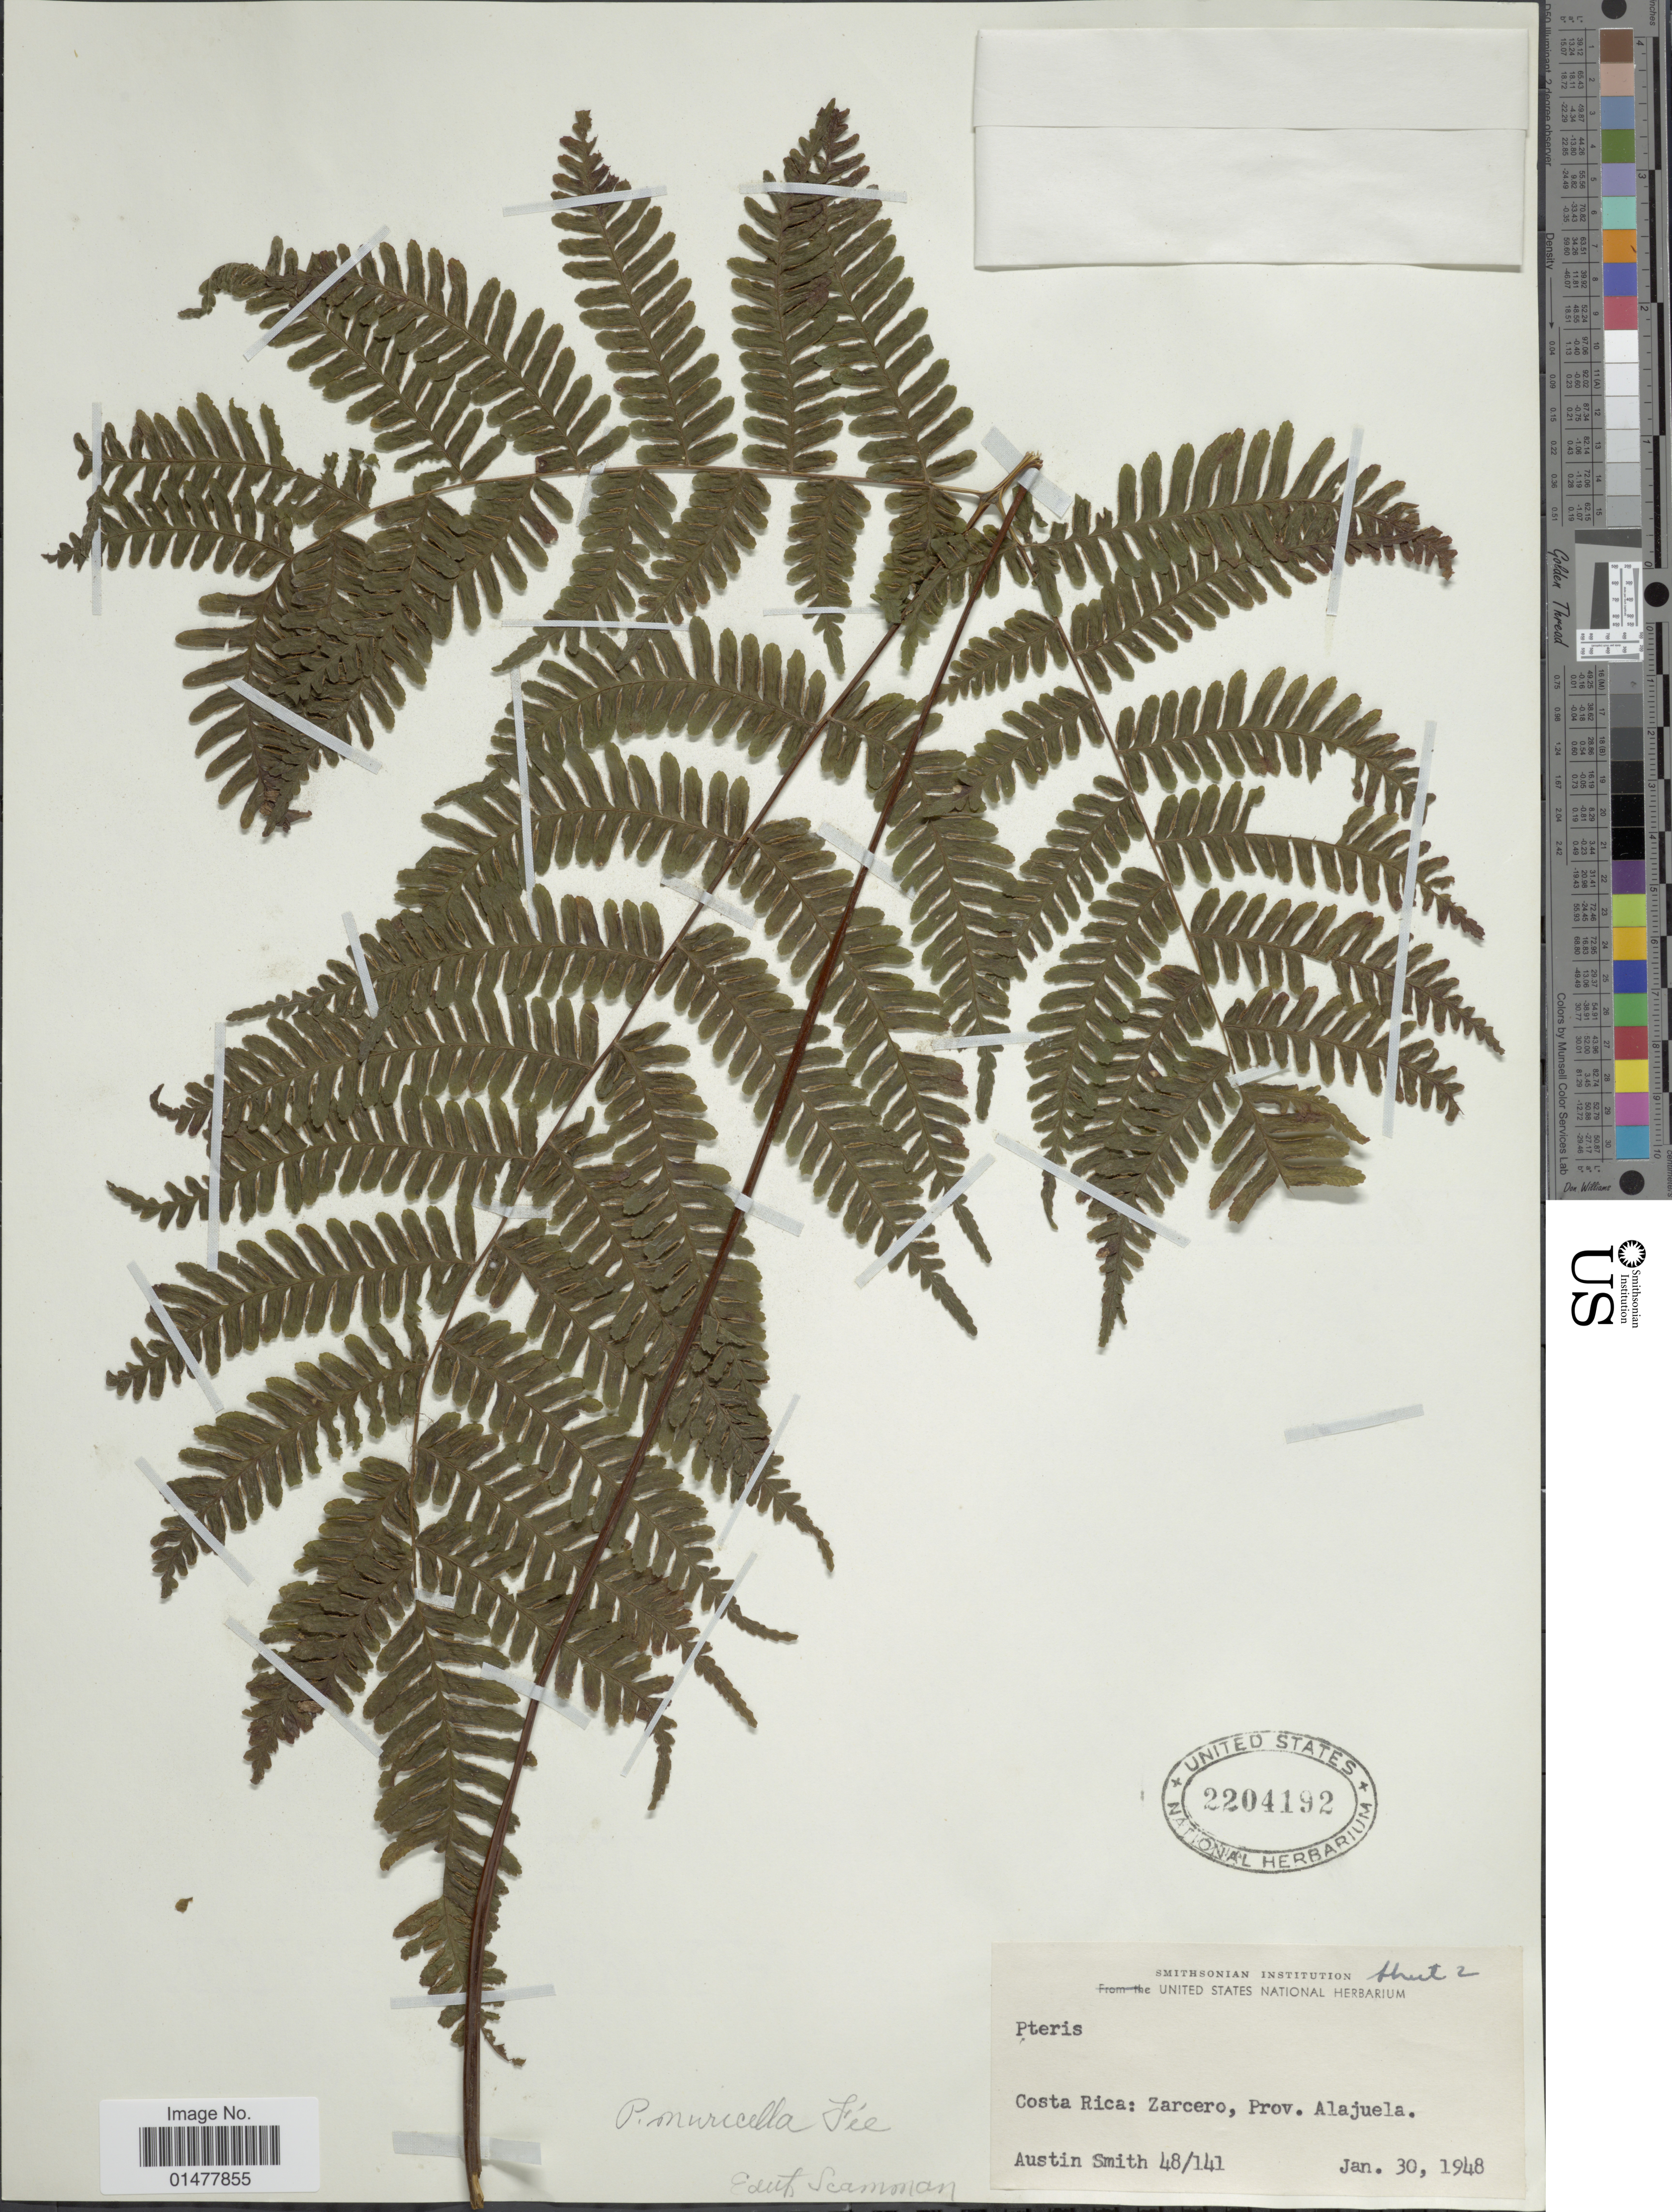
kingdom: Plantae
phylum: Tracheophyta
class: Polypodiopsida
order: Polypodiales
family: Pteridaceae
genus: Pteris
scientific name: Pteris muricella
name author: Fée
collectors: Aust P. Smith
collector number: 48/141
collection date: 1948-01-30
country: Costa Rica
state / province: Alajuela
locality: Costa Rica: Zarcero, prov. Alajuela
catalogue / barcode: US 2204192